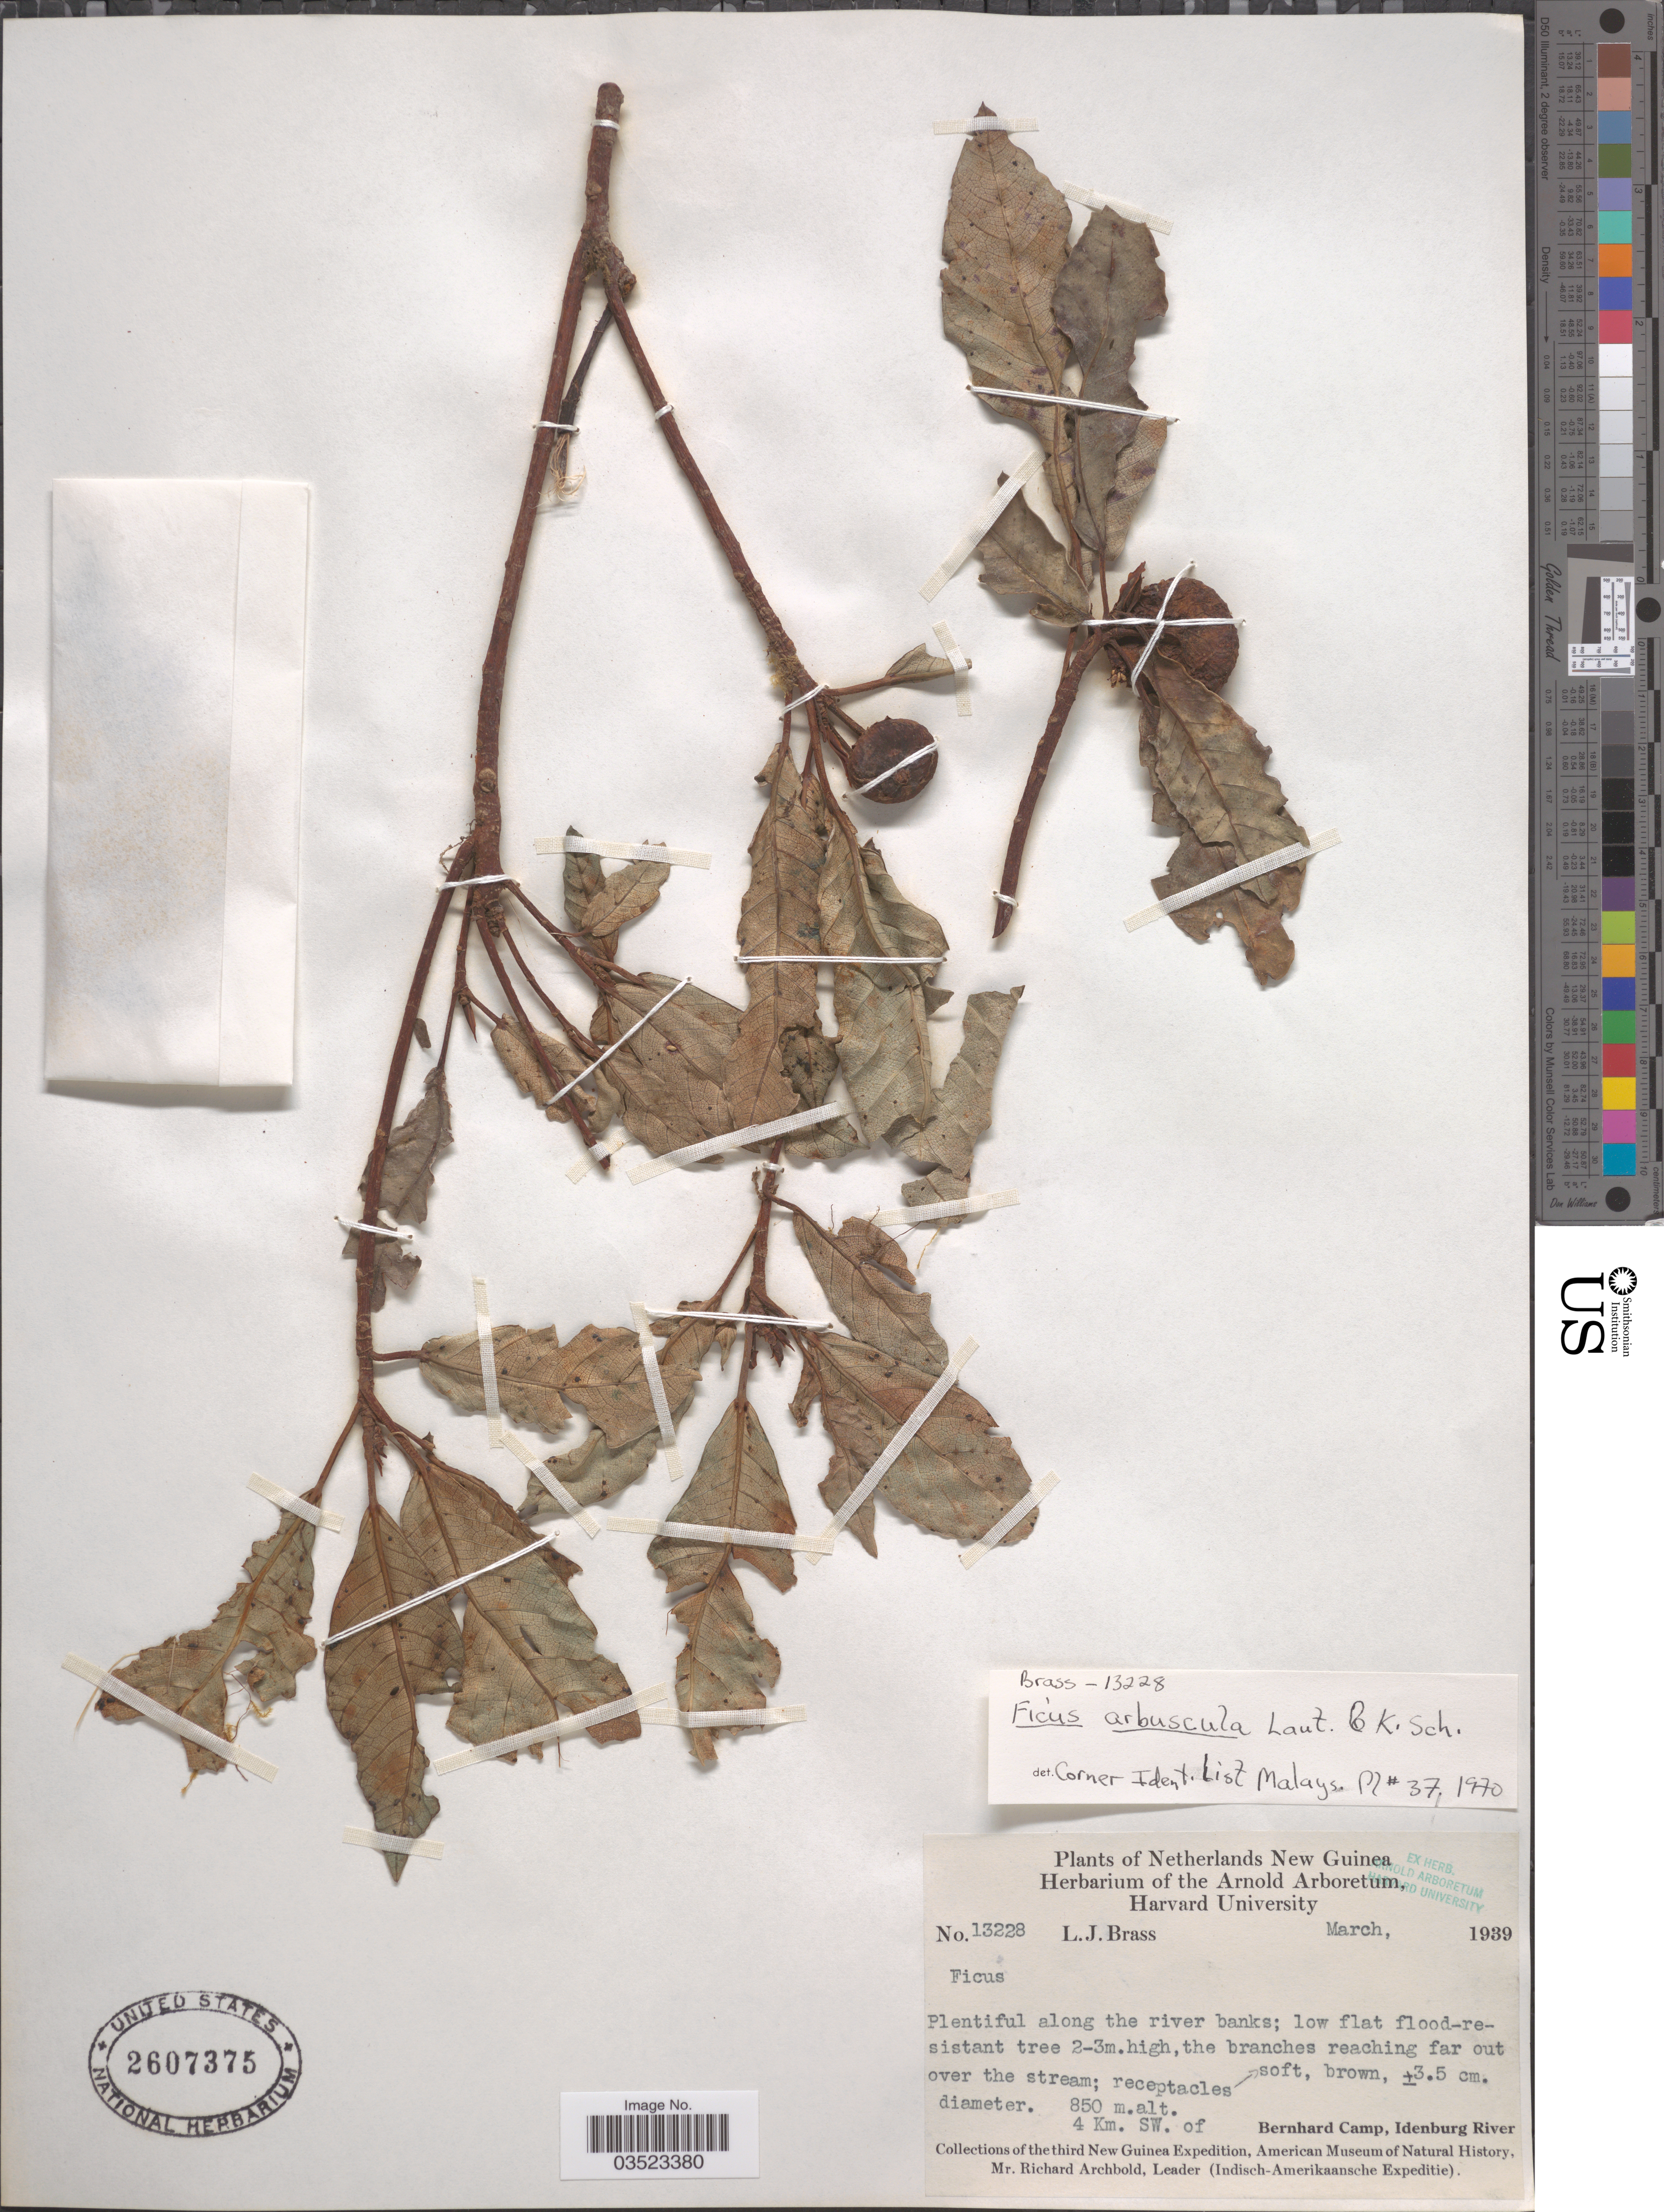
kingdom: Plantae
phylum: Tracheophyta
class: Magnoliopsida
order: Rosales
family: Moraceae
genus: Ficus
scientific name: Ficus arbuscula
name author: Lauterb. & K. Schum.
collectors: L. J. Brass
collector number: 13228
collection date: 1939-03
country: Indonesia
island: New Guinea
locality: Netherlands New Guinea. Along the river banks. 4 Km. SW. of Bernhard Camp, Idenburg River.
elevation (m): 850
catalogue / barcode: US 2607375